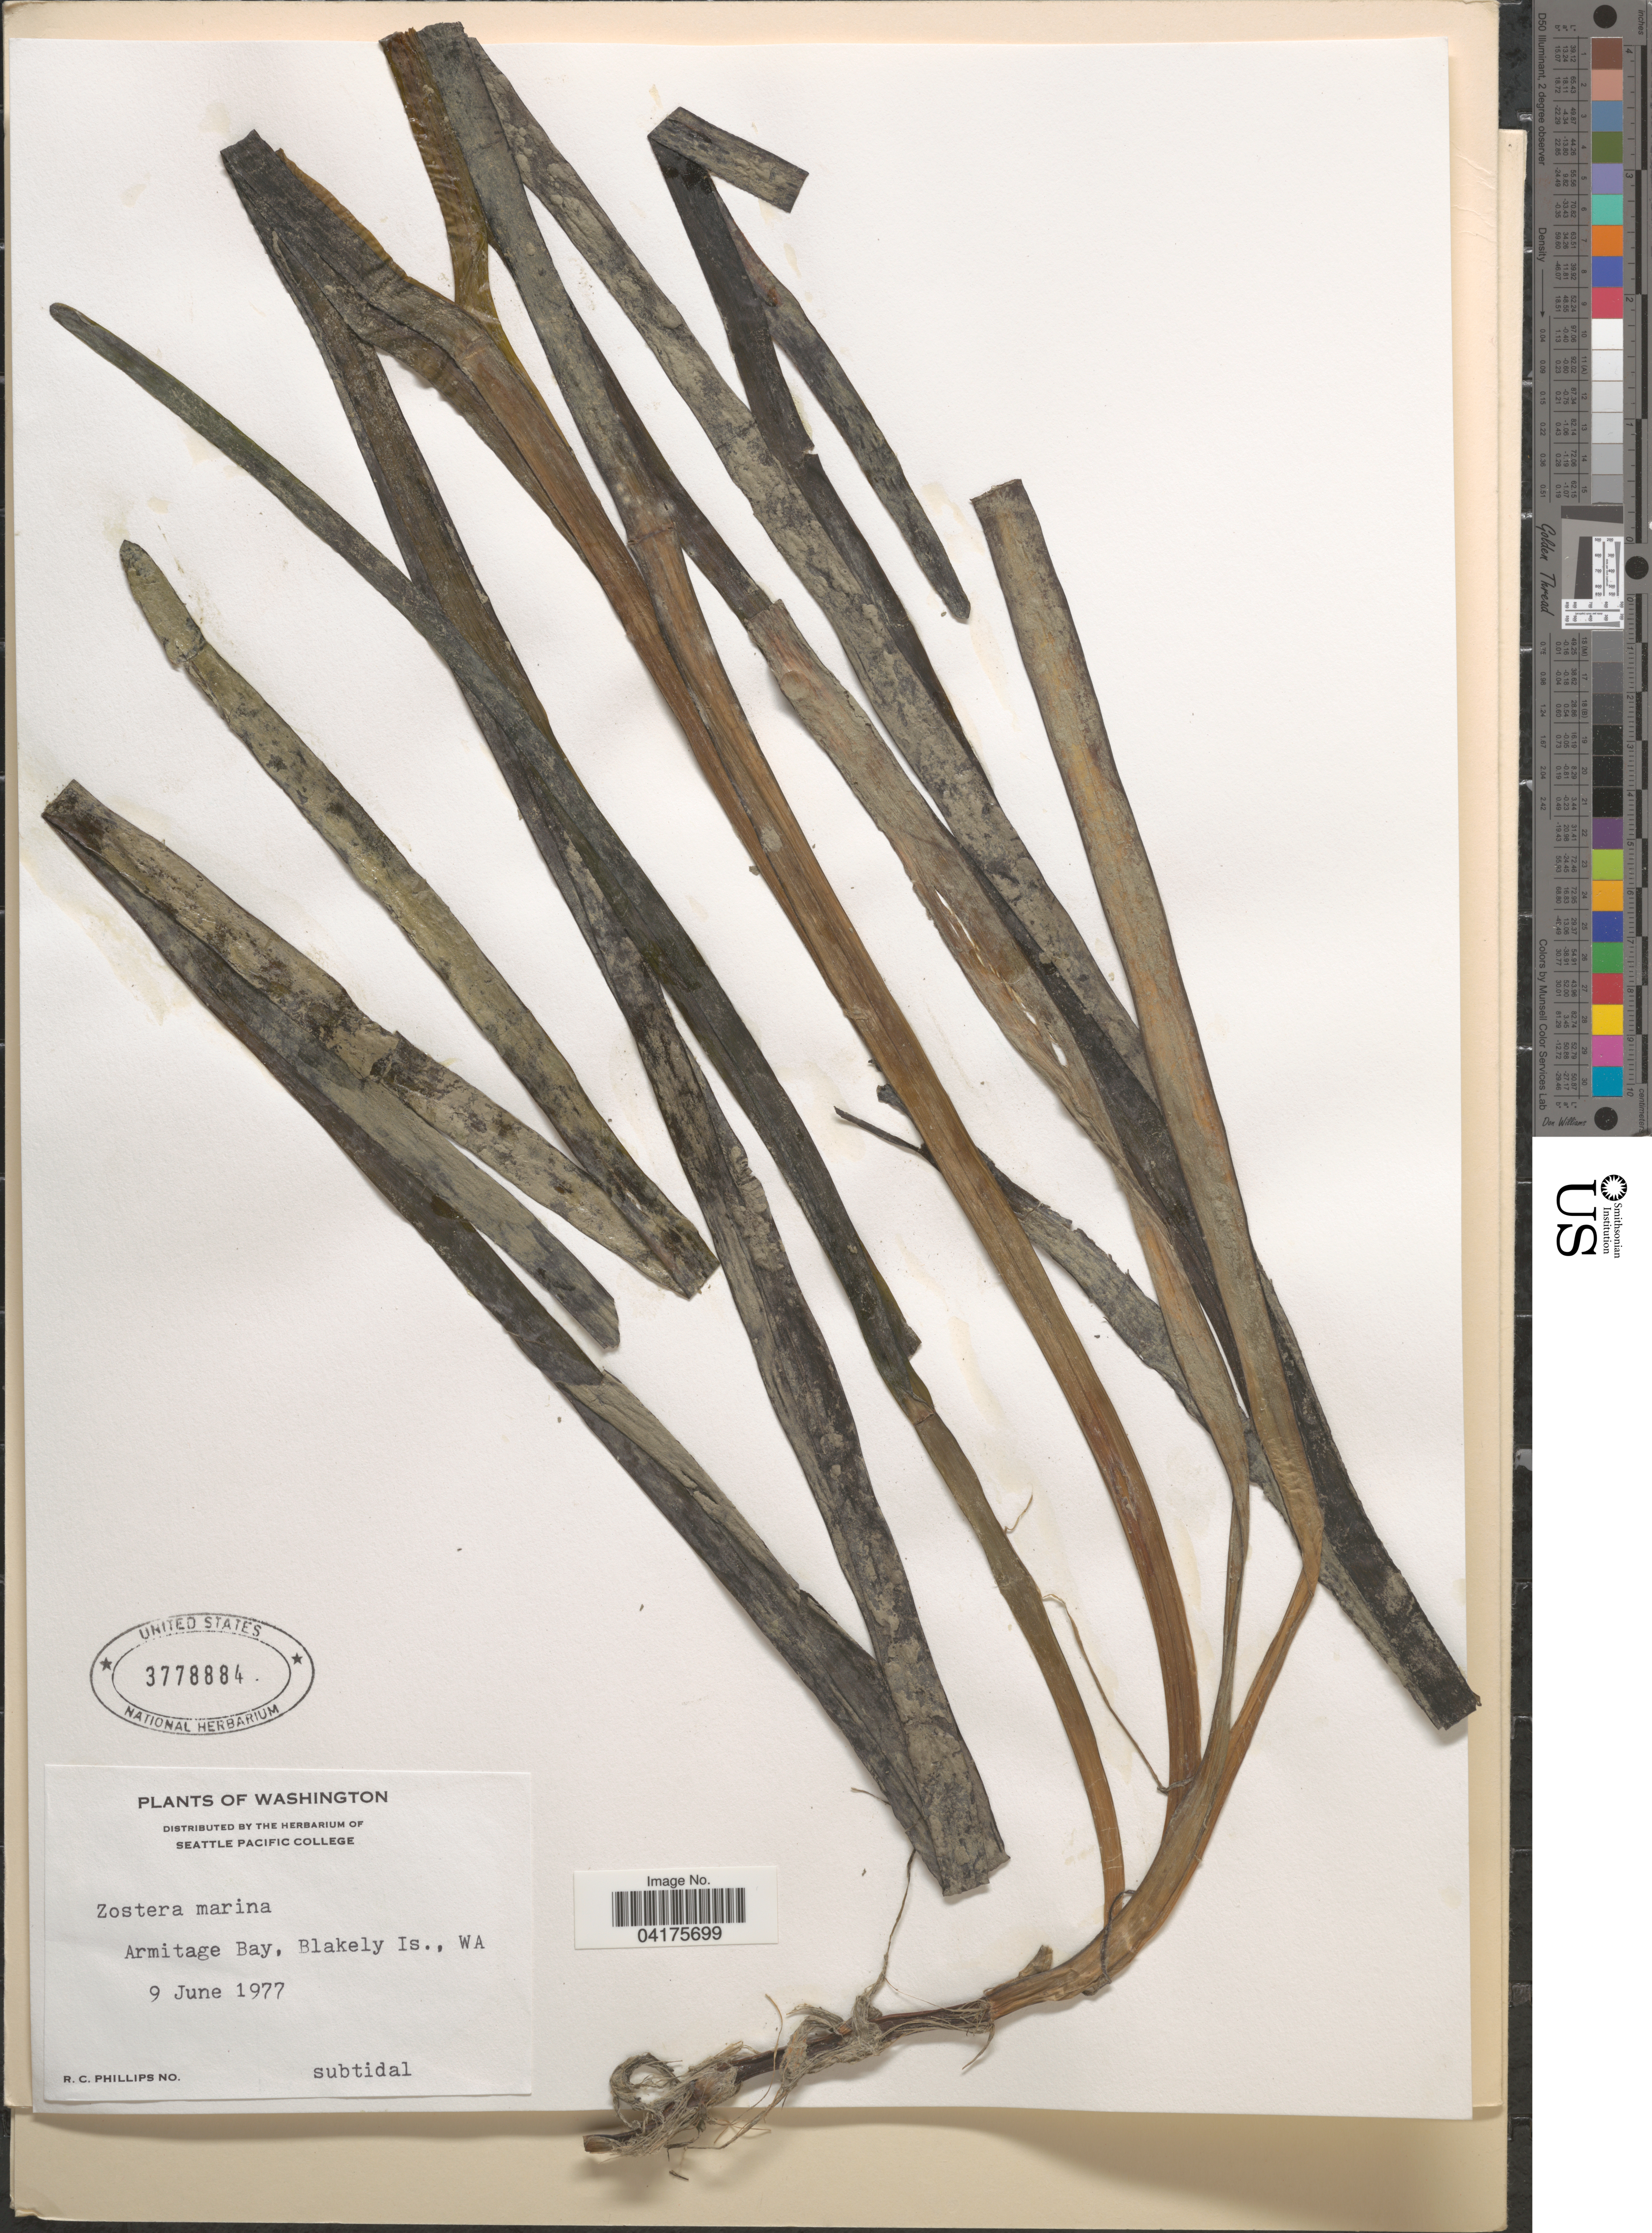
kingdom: Plantae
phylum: Tracheophyta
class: Liliopsida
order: Alismatales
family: Zosteraceae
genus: Zostera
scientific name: Zostera marina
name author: L.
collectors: R. C. Phillips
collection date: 1977-06-09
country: United States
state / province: Washington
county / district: San Juan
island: Blakely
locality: Armitage Bay, Blakely Is.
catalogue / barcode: US 3778884